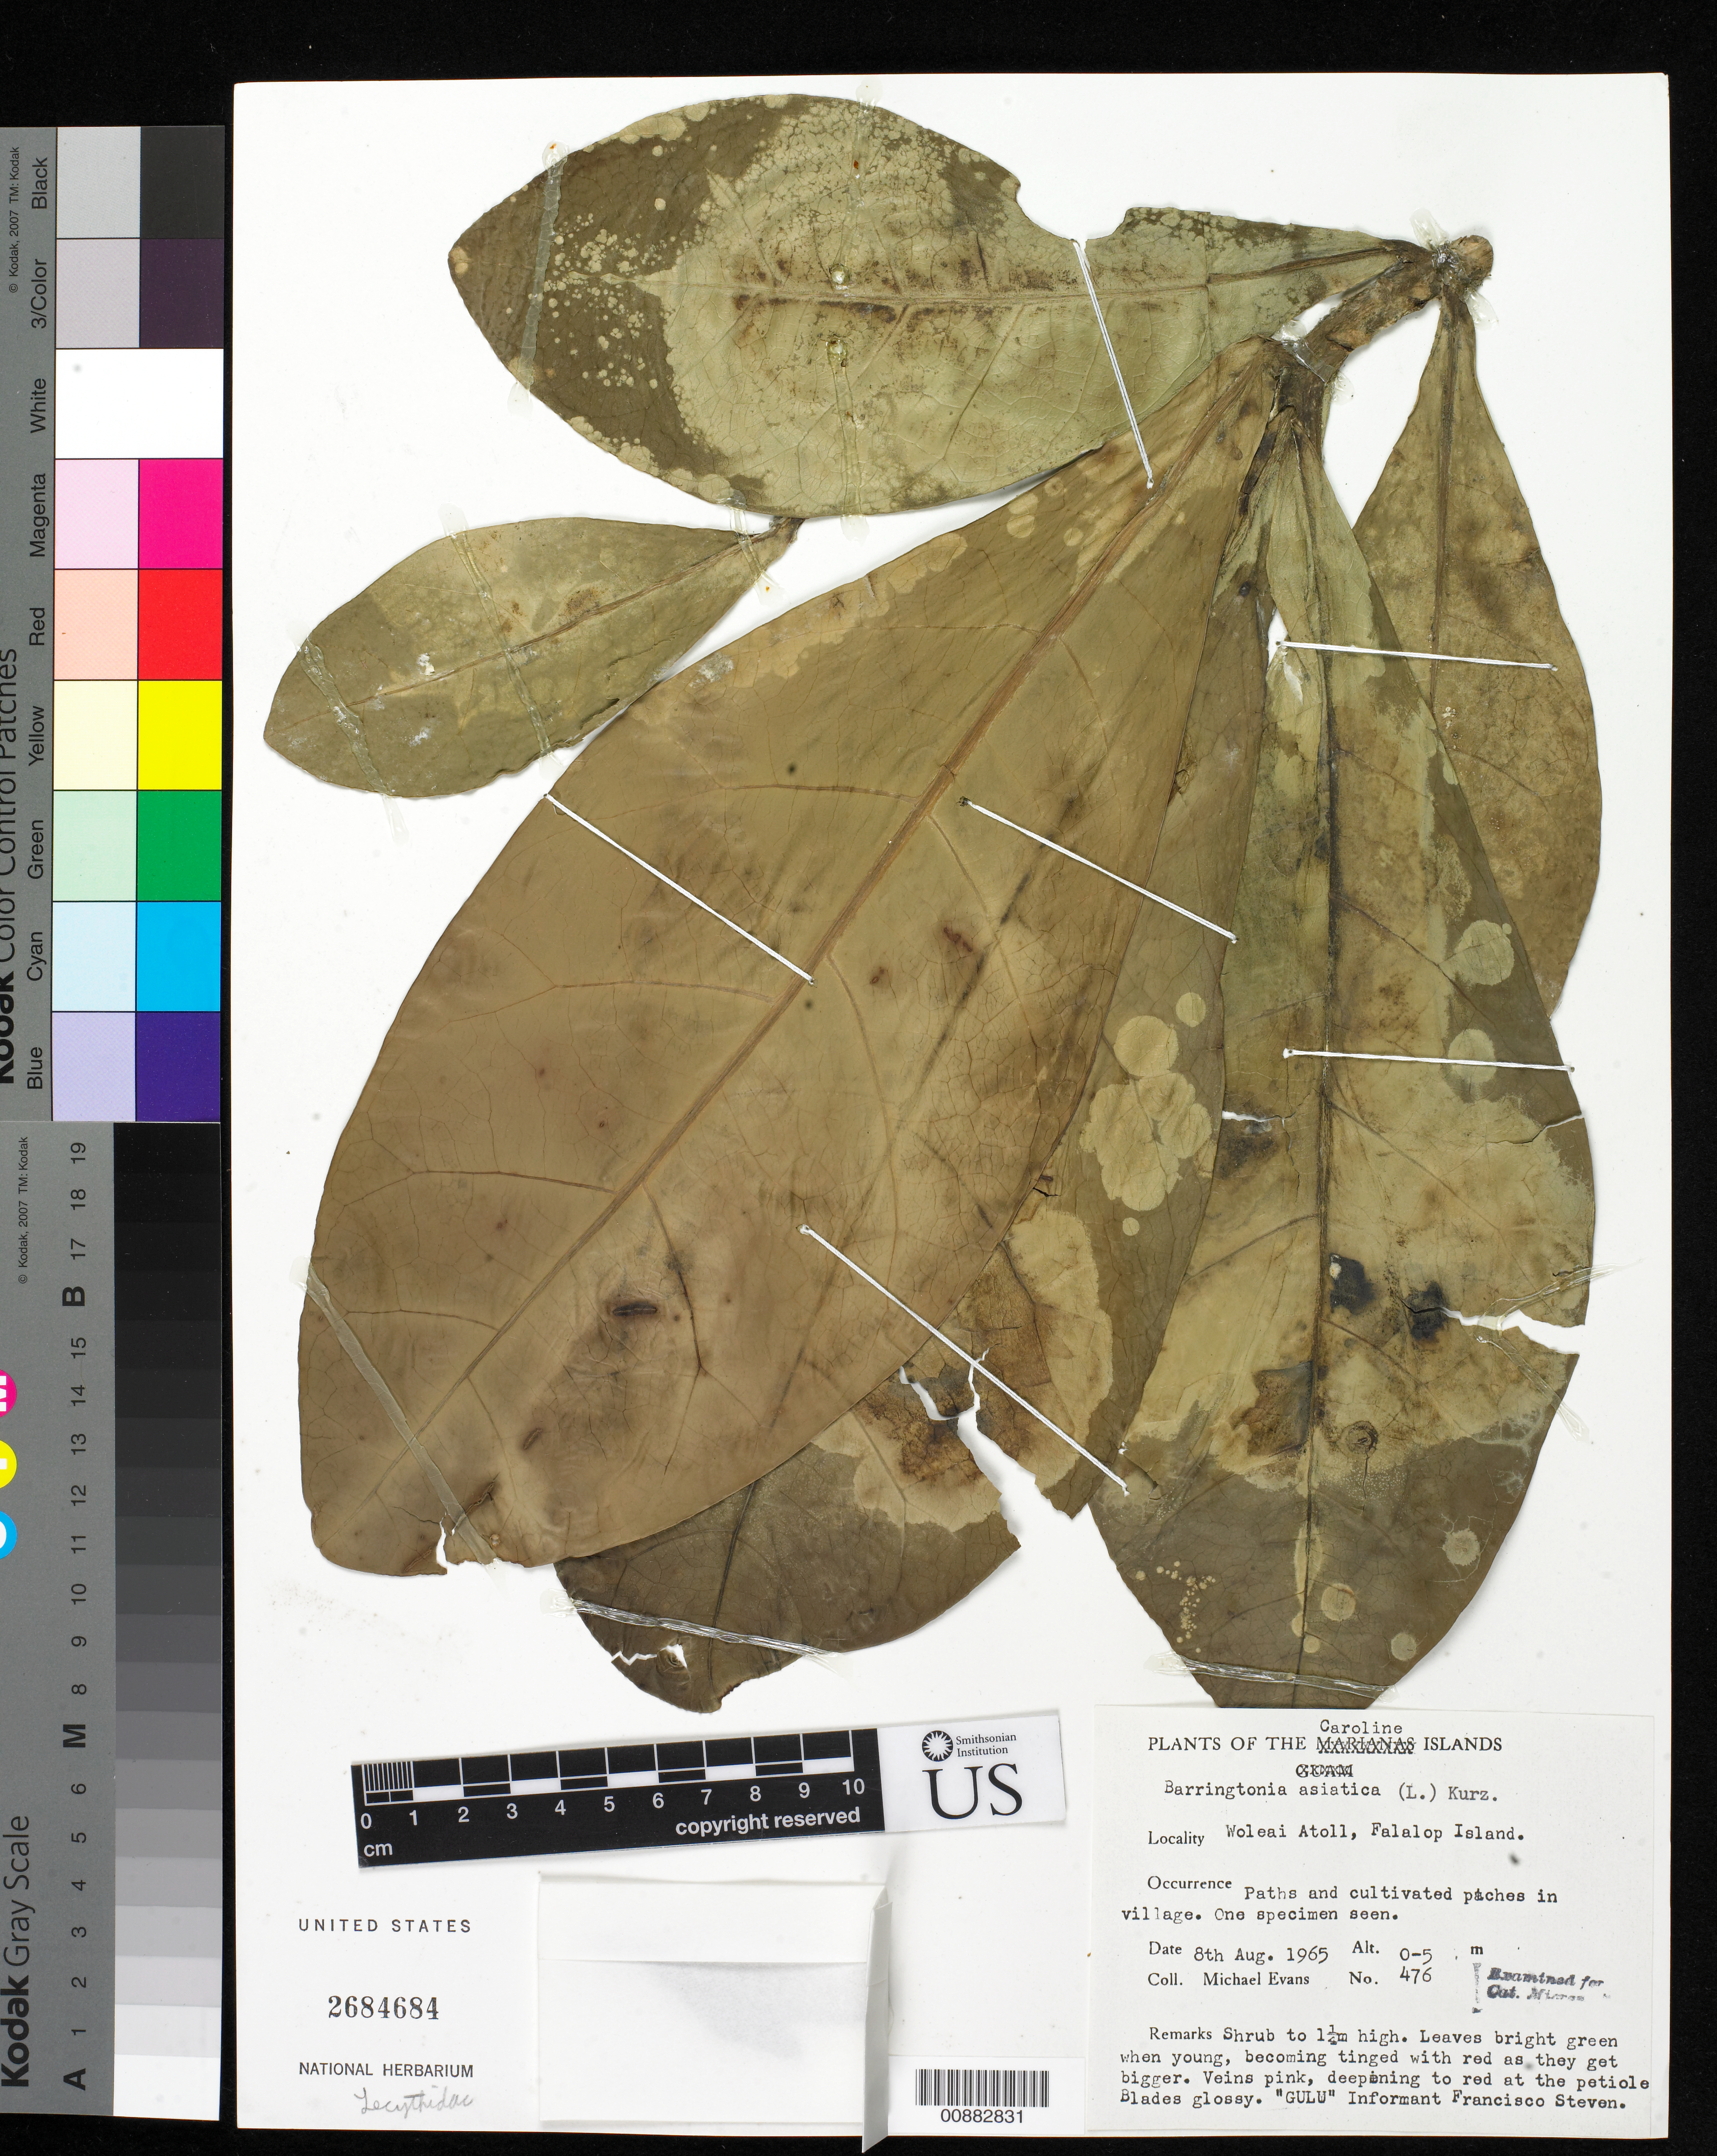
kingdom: Plantae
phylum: Tracheophyta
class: Magnoliopsida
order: Ericales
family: Lecythidaceae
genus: Barringtonia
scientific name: Barringtonia asiatica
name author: (L.) Kurz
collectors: M. Evans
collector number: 476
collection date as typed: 08 Aug 1965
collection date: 1965-08-08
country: Micronesia, Federated States of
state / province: Yap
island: Woleai Atoll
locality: Falalop Islet.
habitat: Paths and cultivated patches in village; one specimen seen.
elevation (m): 0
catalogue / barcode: US 2684684